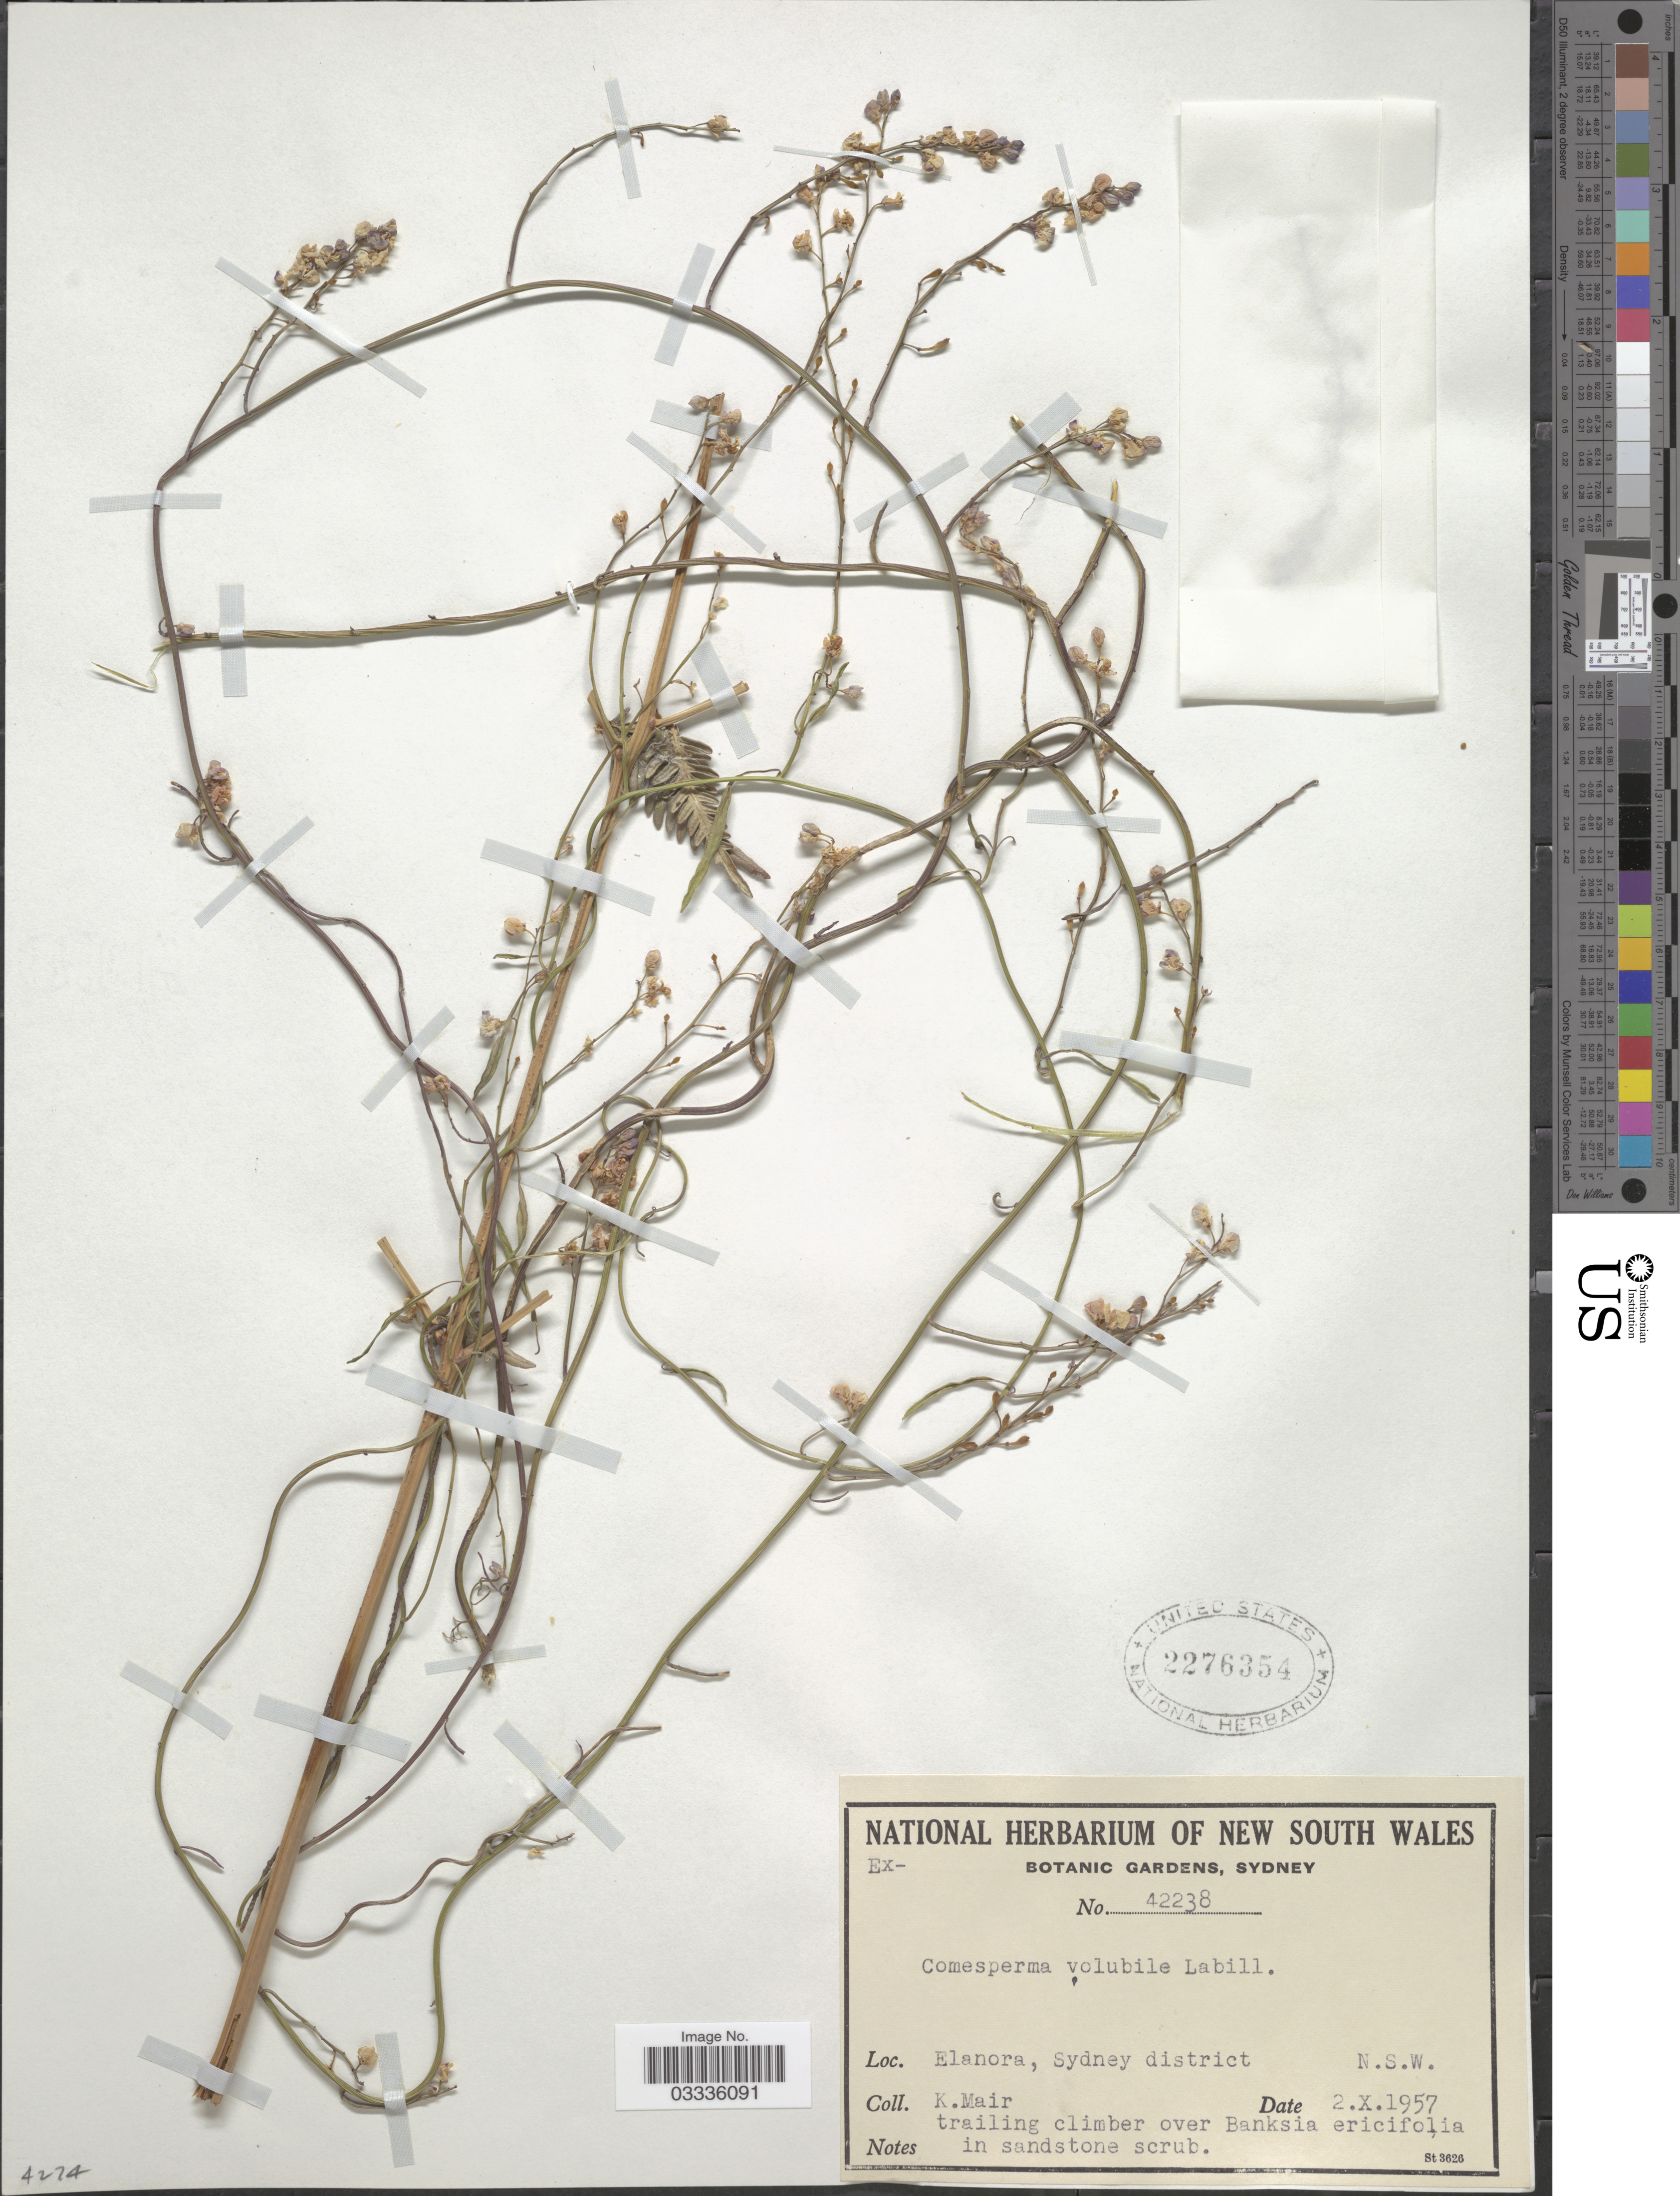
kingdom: Plantae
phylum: Tracheophyta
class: Magnoliopsida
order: Fabales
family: Polygalaceae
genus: Comesperma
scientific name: Comesperma volubile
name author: Labill.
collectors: K. Mair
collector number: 42238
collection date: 1957-10-02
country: Australia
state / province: New South Wales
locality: Elanora, Sydney district.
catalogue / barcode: US 2276354